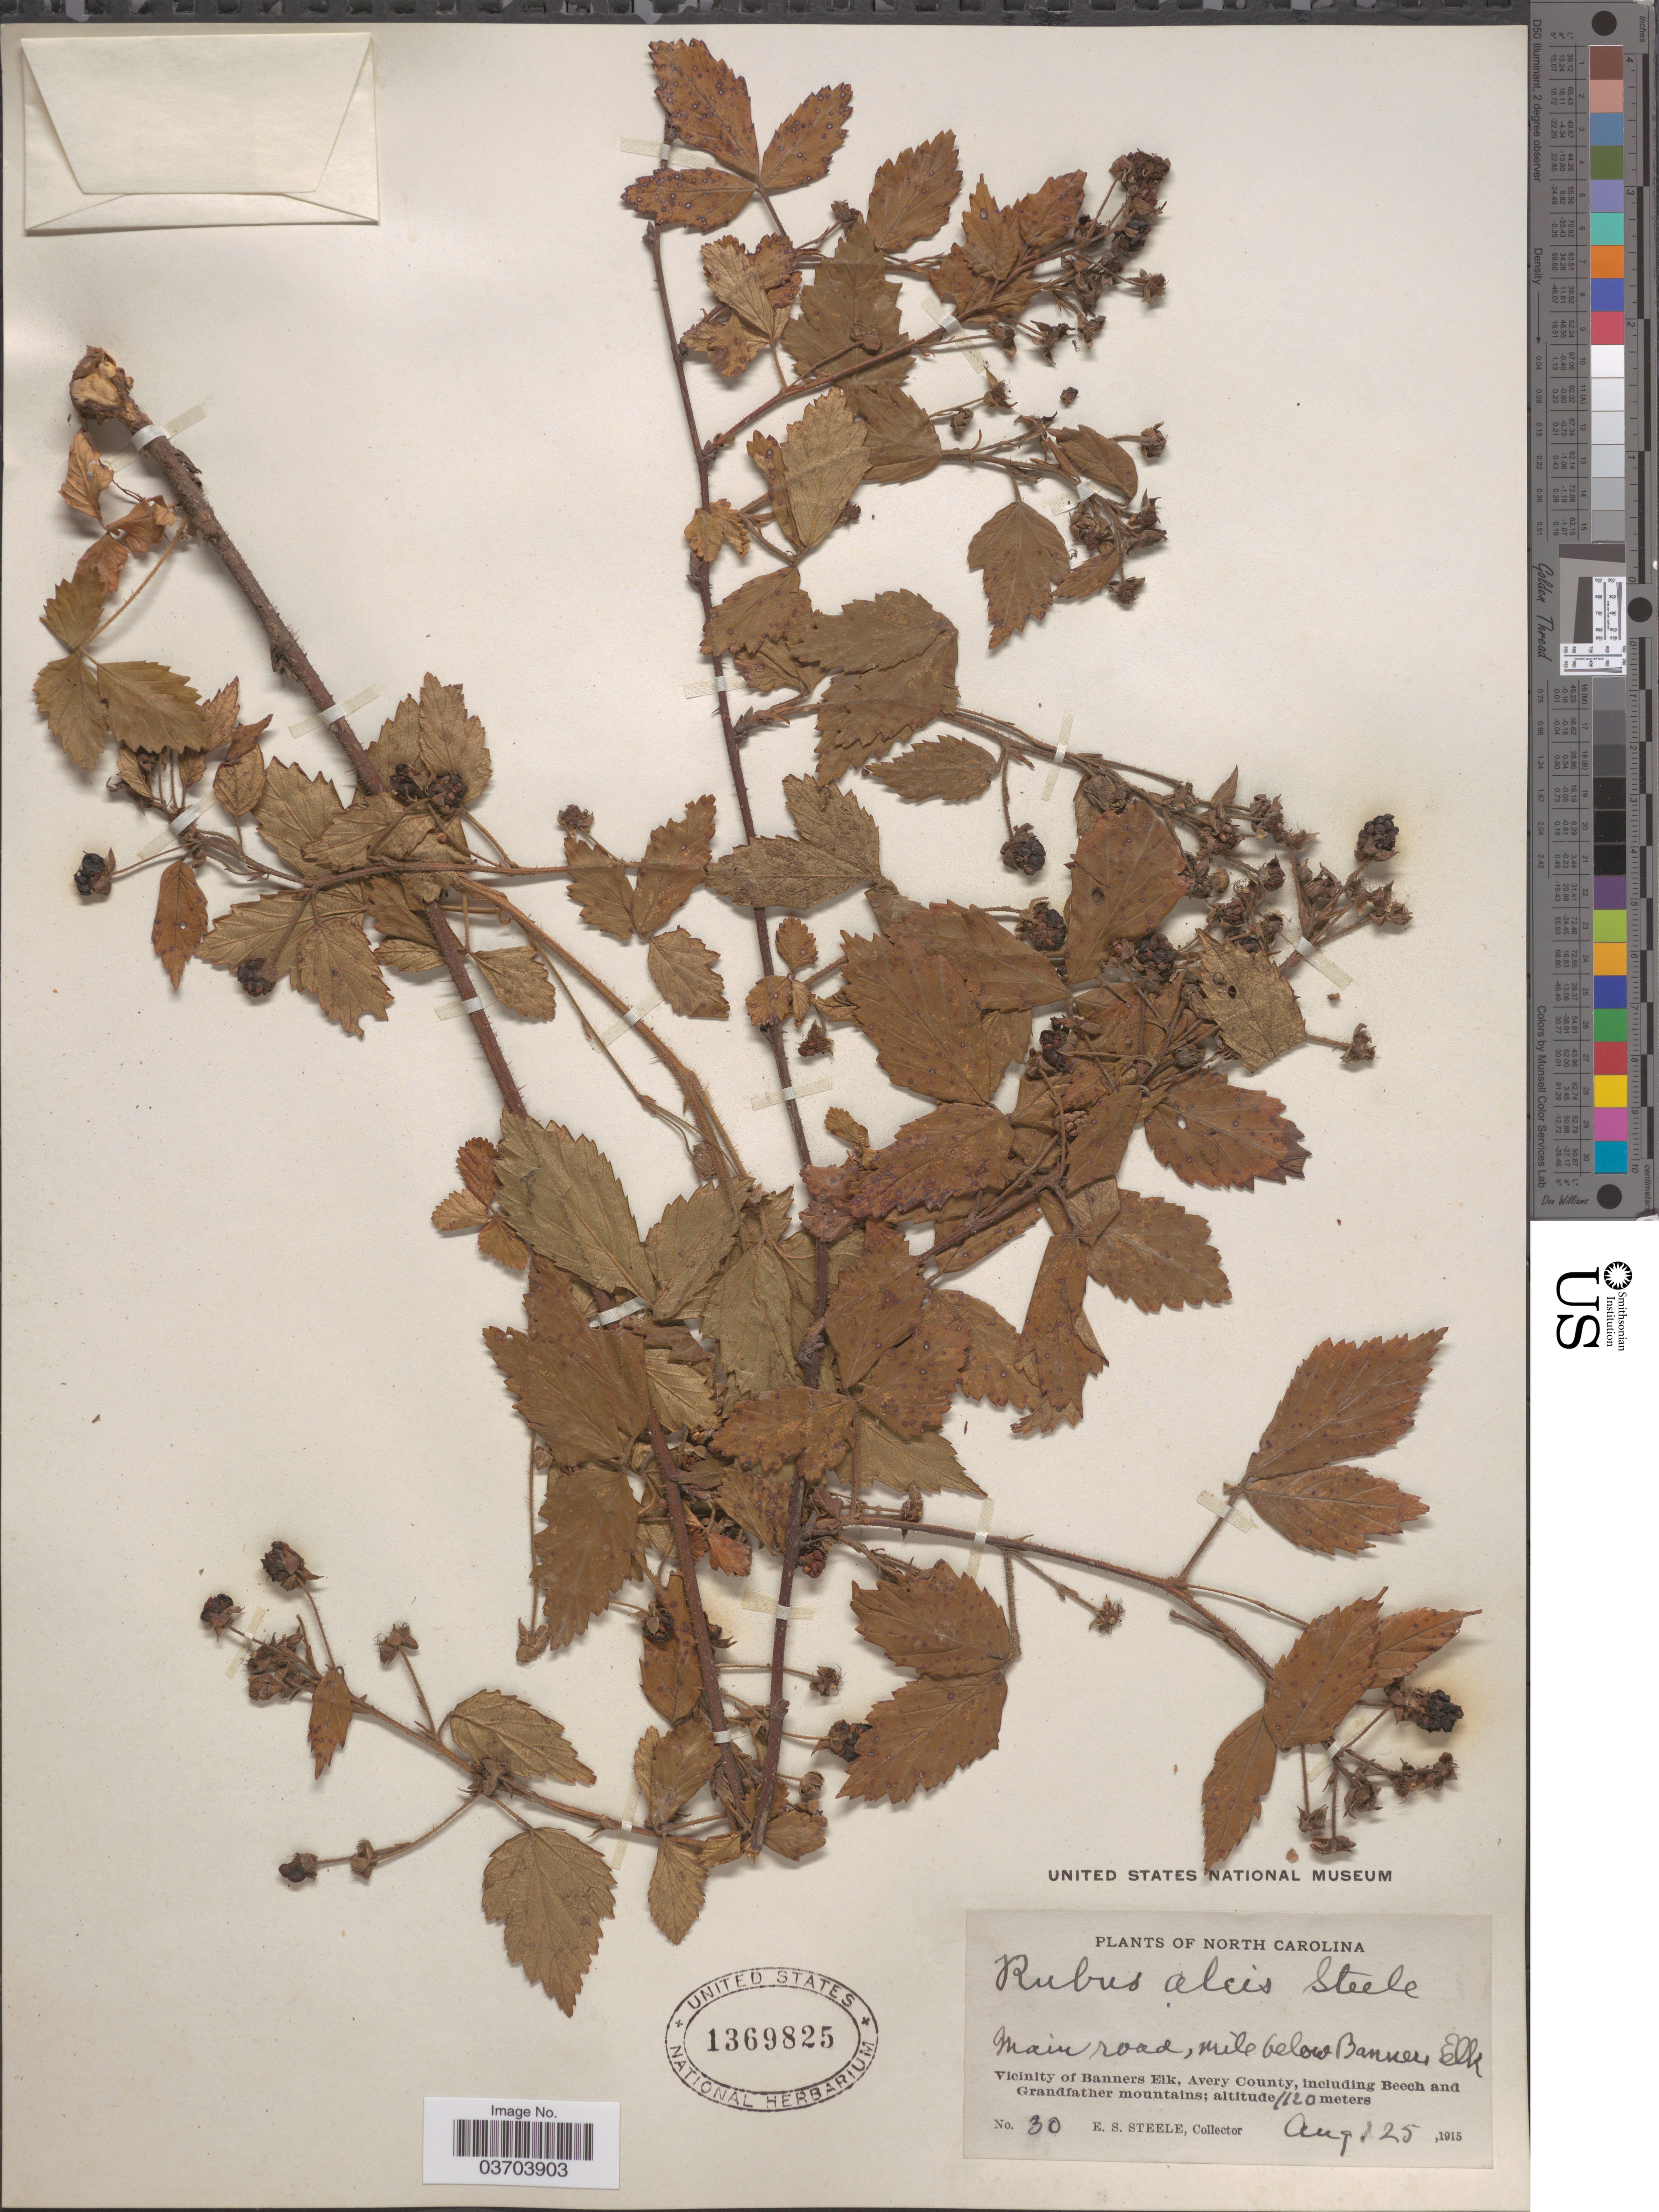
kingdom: Plantae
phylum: Tracheophyta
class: Magnoliopsida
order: Rosales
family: Rosaceae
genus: Rubus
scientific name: Rubus alcis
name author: Steele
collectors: E. Steele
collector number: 30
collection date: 1915-08-25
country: United States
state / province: North Carolina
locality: Main road, mile below Banners Elk. Vicinity of Banners Elk, Avery County, including Beech and Grandfather mountains.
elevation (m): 1120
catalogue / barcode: US 1369825